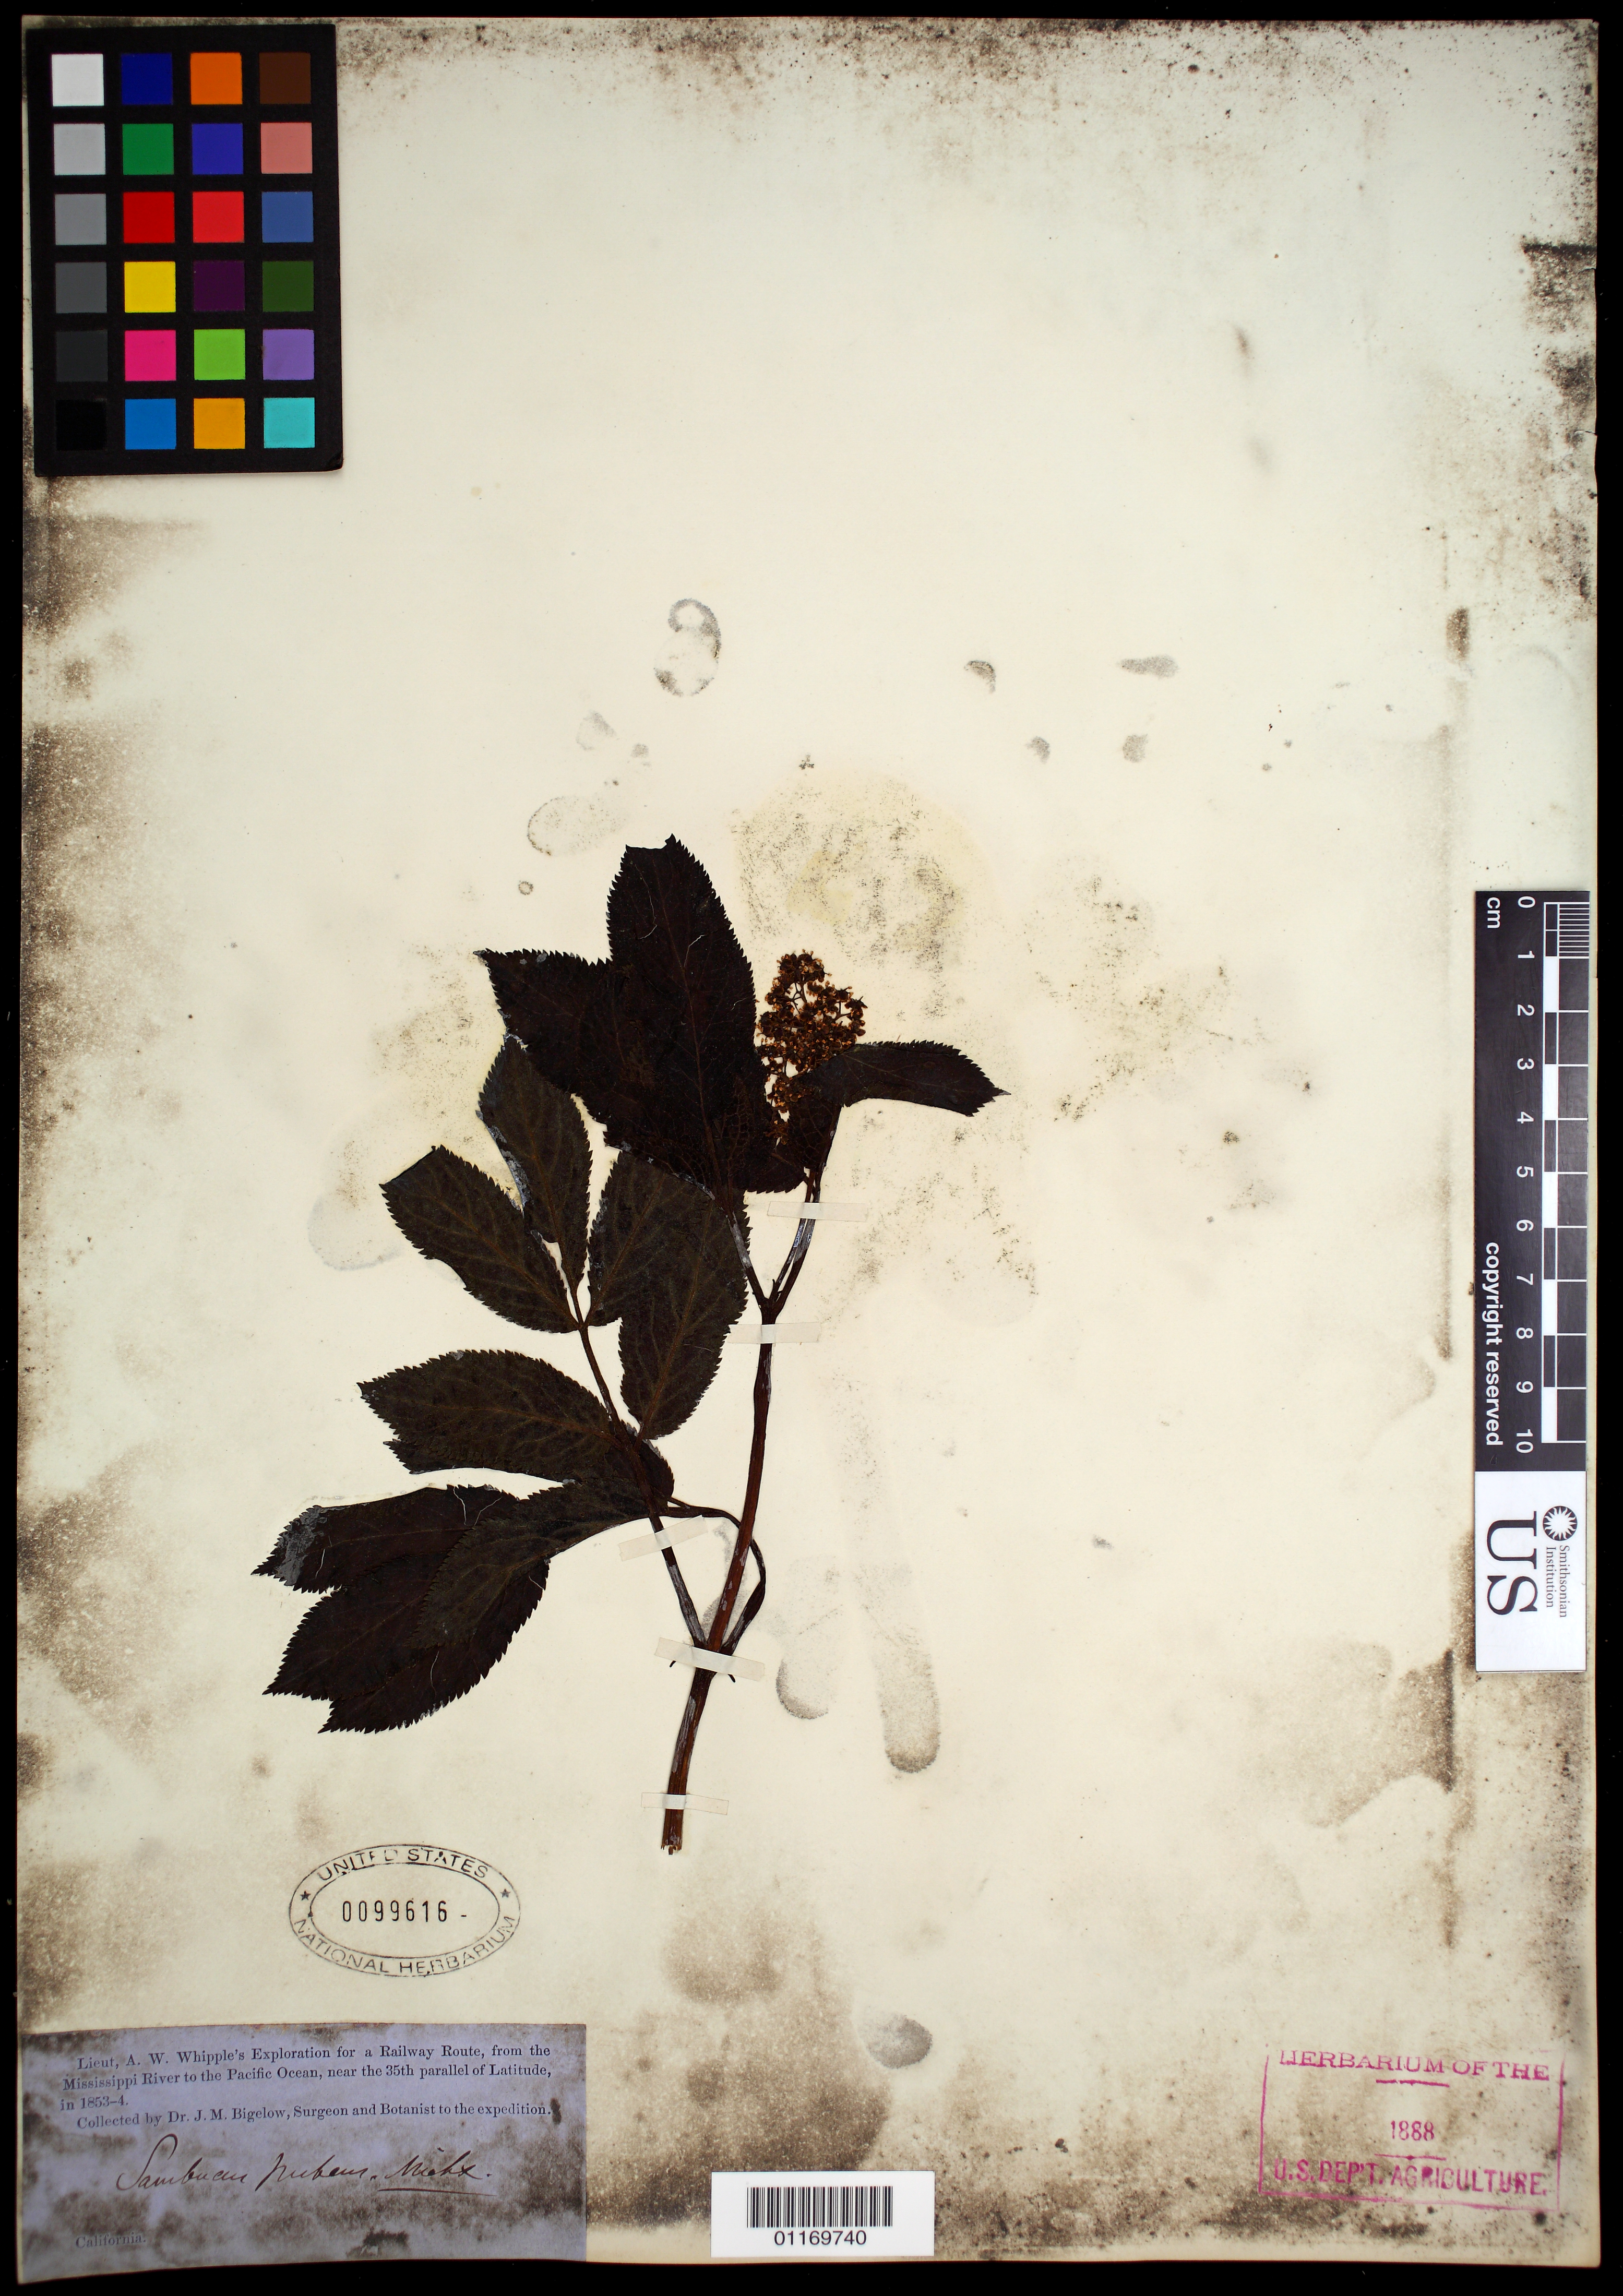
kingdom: Plantae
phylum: Tracheophyta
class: Magnoliopsida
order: Dipsacales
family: Viburnaceae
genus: Sambucus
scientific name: Sambucus pubens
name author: Michx.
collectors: J. M. Bigelow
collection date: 1853/1854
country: United States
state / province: California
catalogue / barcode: US 99616